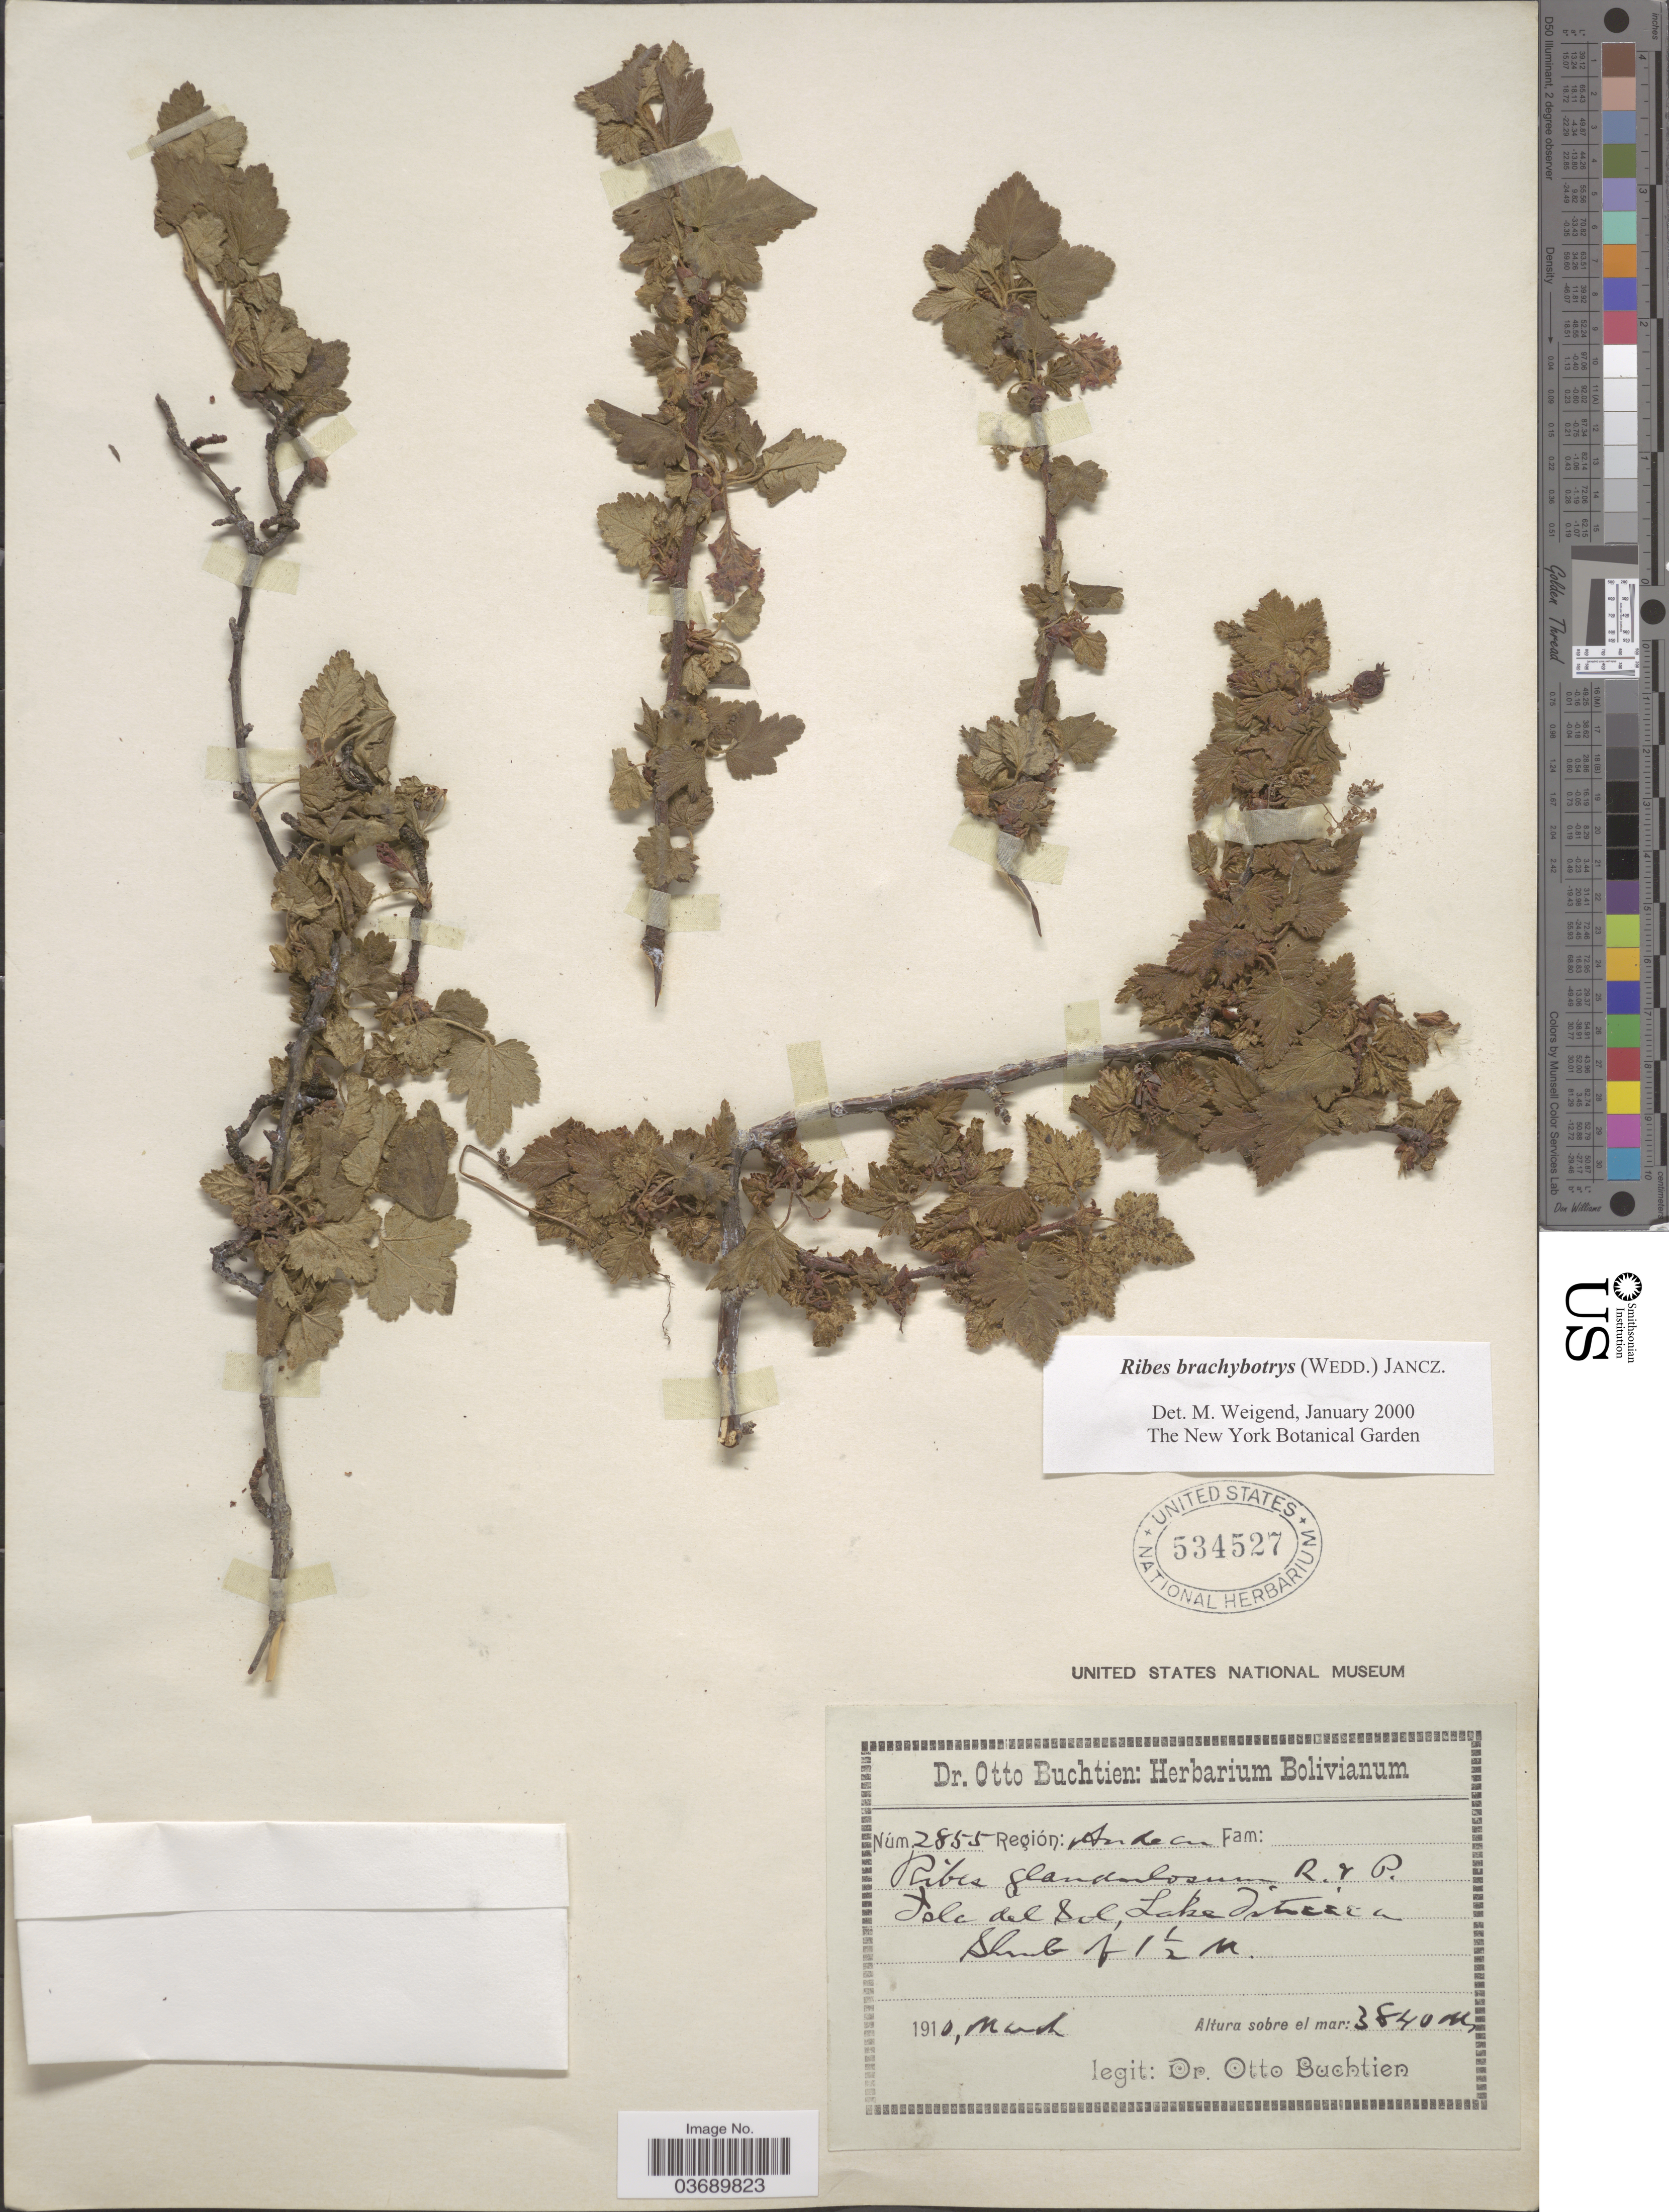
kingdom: Plantae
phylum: Tracheophyta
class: Magnoliopsida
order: Saxifragales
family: Grossulariaceae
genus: Ribes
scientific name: Ribes brachybotrys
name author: (Wedd.) Jancz.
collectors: O. Buchtien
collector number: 2855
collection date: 1910-03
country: Bolivia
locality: Isla del Sol, Lake Titicaca.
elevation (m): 3840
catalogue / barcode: US 534527